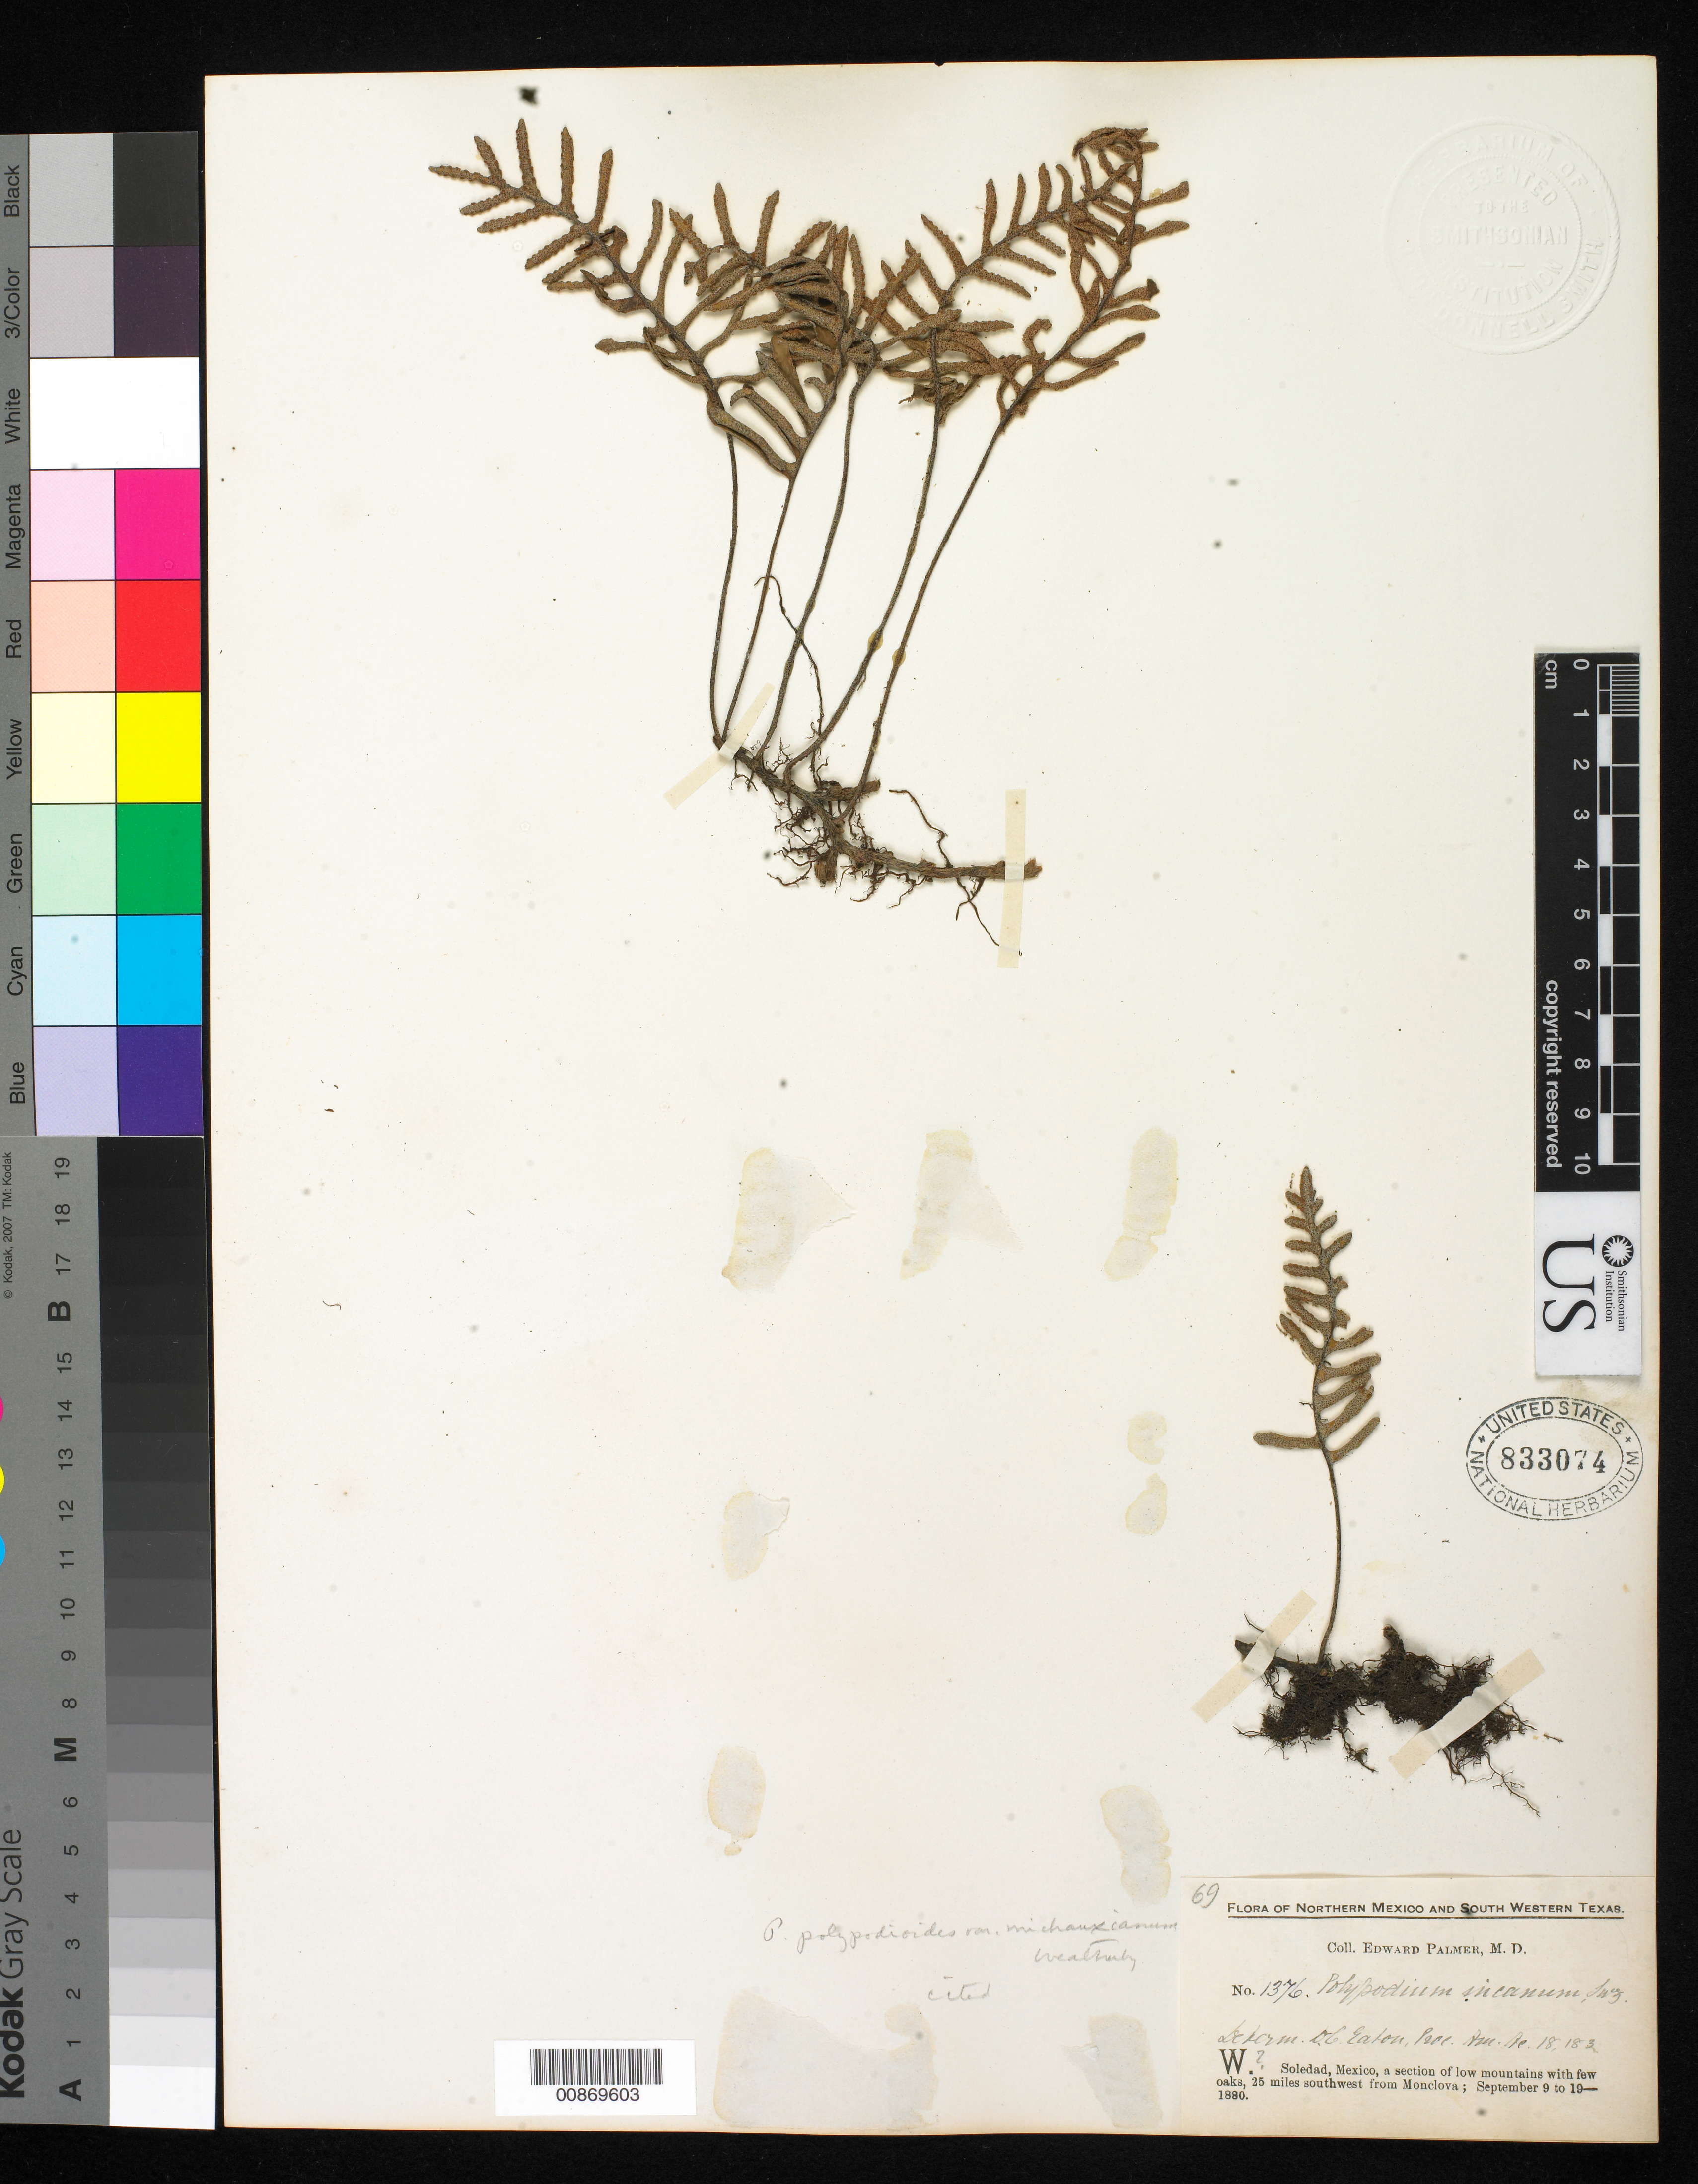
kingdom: Plantae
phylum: Tracheophyta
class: Polypodiopsida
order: Polypodiales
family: Polypodiaceae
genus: Pleopeltis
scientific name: Pleopeltis polypodioides var. michauxiana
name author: (Weath.) E.G. Andrews & Windham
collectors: E. Palmer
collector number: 1376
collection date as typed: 09 Sep 1880 to 19 Sep 1880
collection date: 1880-09-09/1880-09-19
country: Mexico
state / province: Coahuila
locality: W. Soledad, 25 miles southwest from Monclova, Coahuila.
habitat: A section of low mountains with few oaks.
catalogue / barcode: US 833074